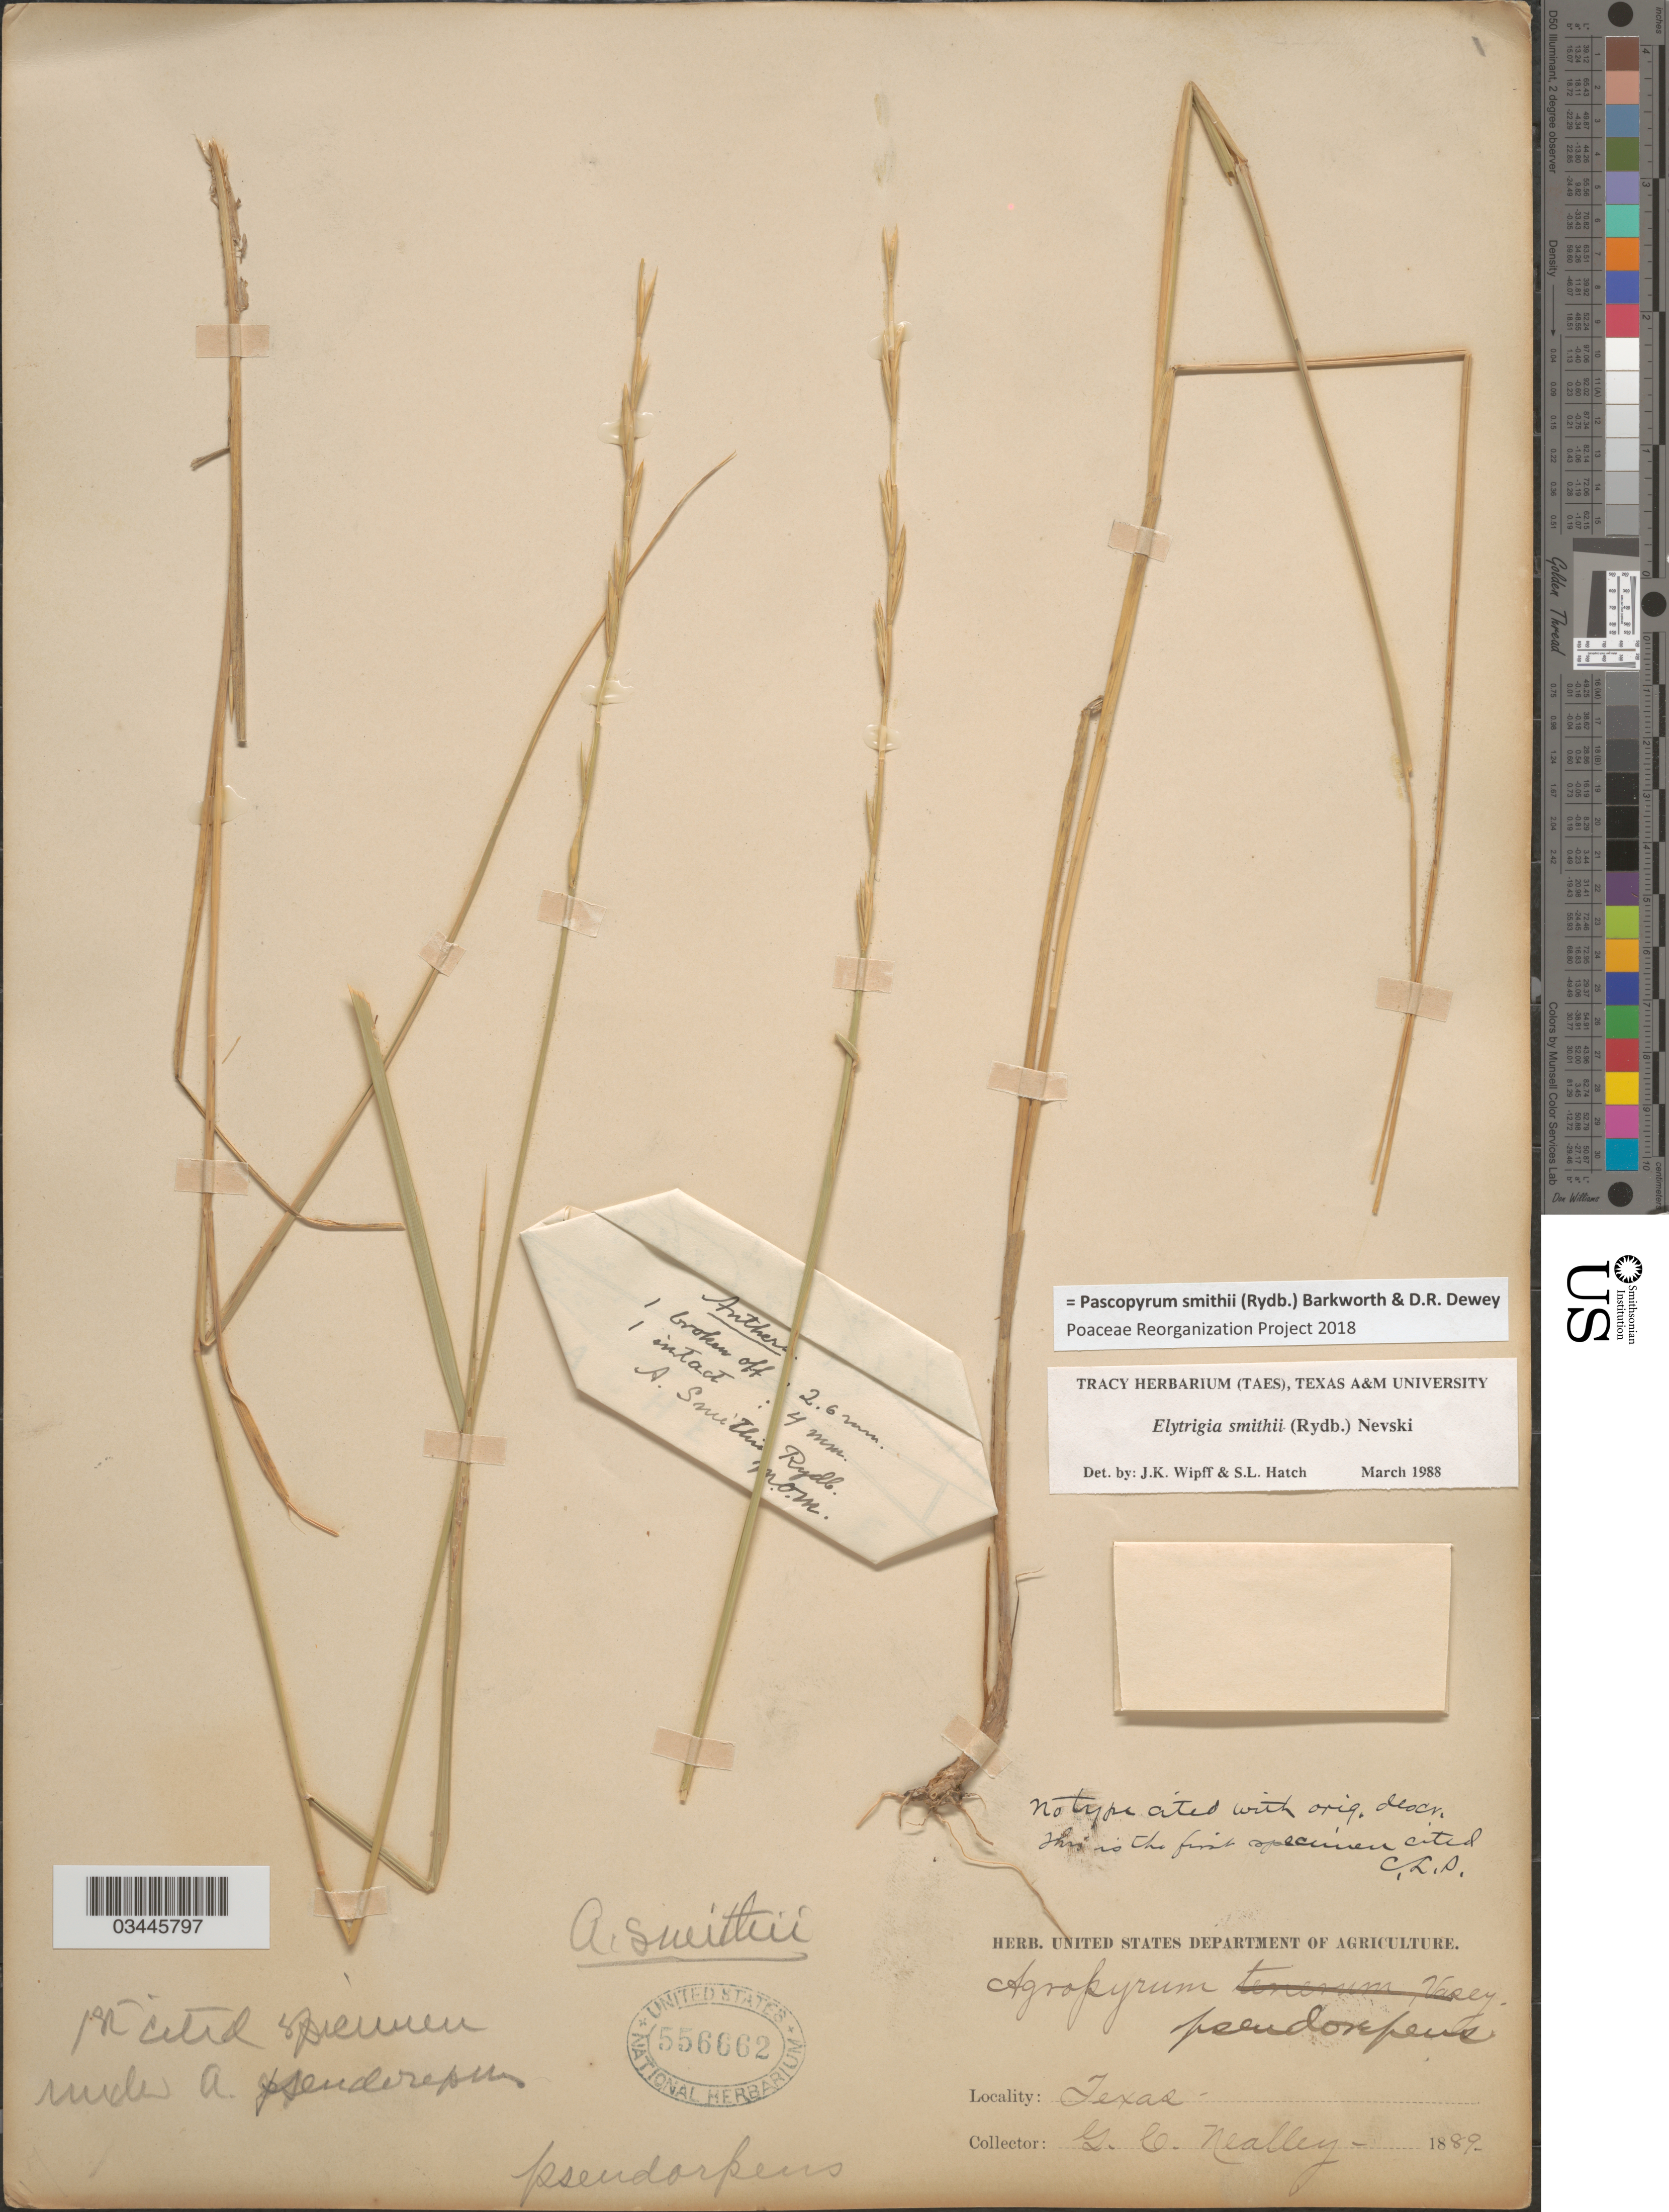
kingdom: Plantae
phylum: Tracheophyta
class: Liliopsida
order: Poales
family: Poaceae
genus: Pascopyrum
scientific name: Pascopyrum smithii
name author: (Rydb.) Barkworth & Dewey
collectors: G. C. Nealley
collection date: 1889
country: United States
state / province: Texas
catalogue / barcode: US 556662